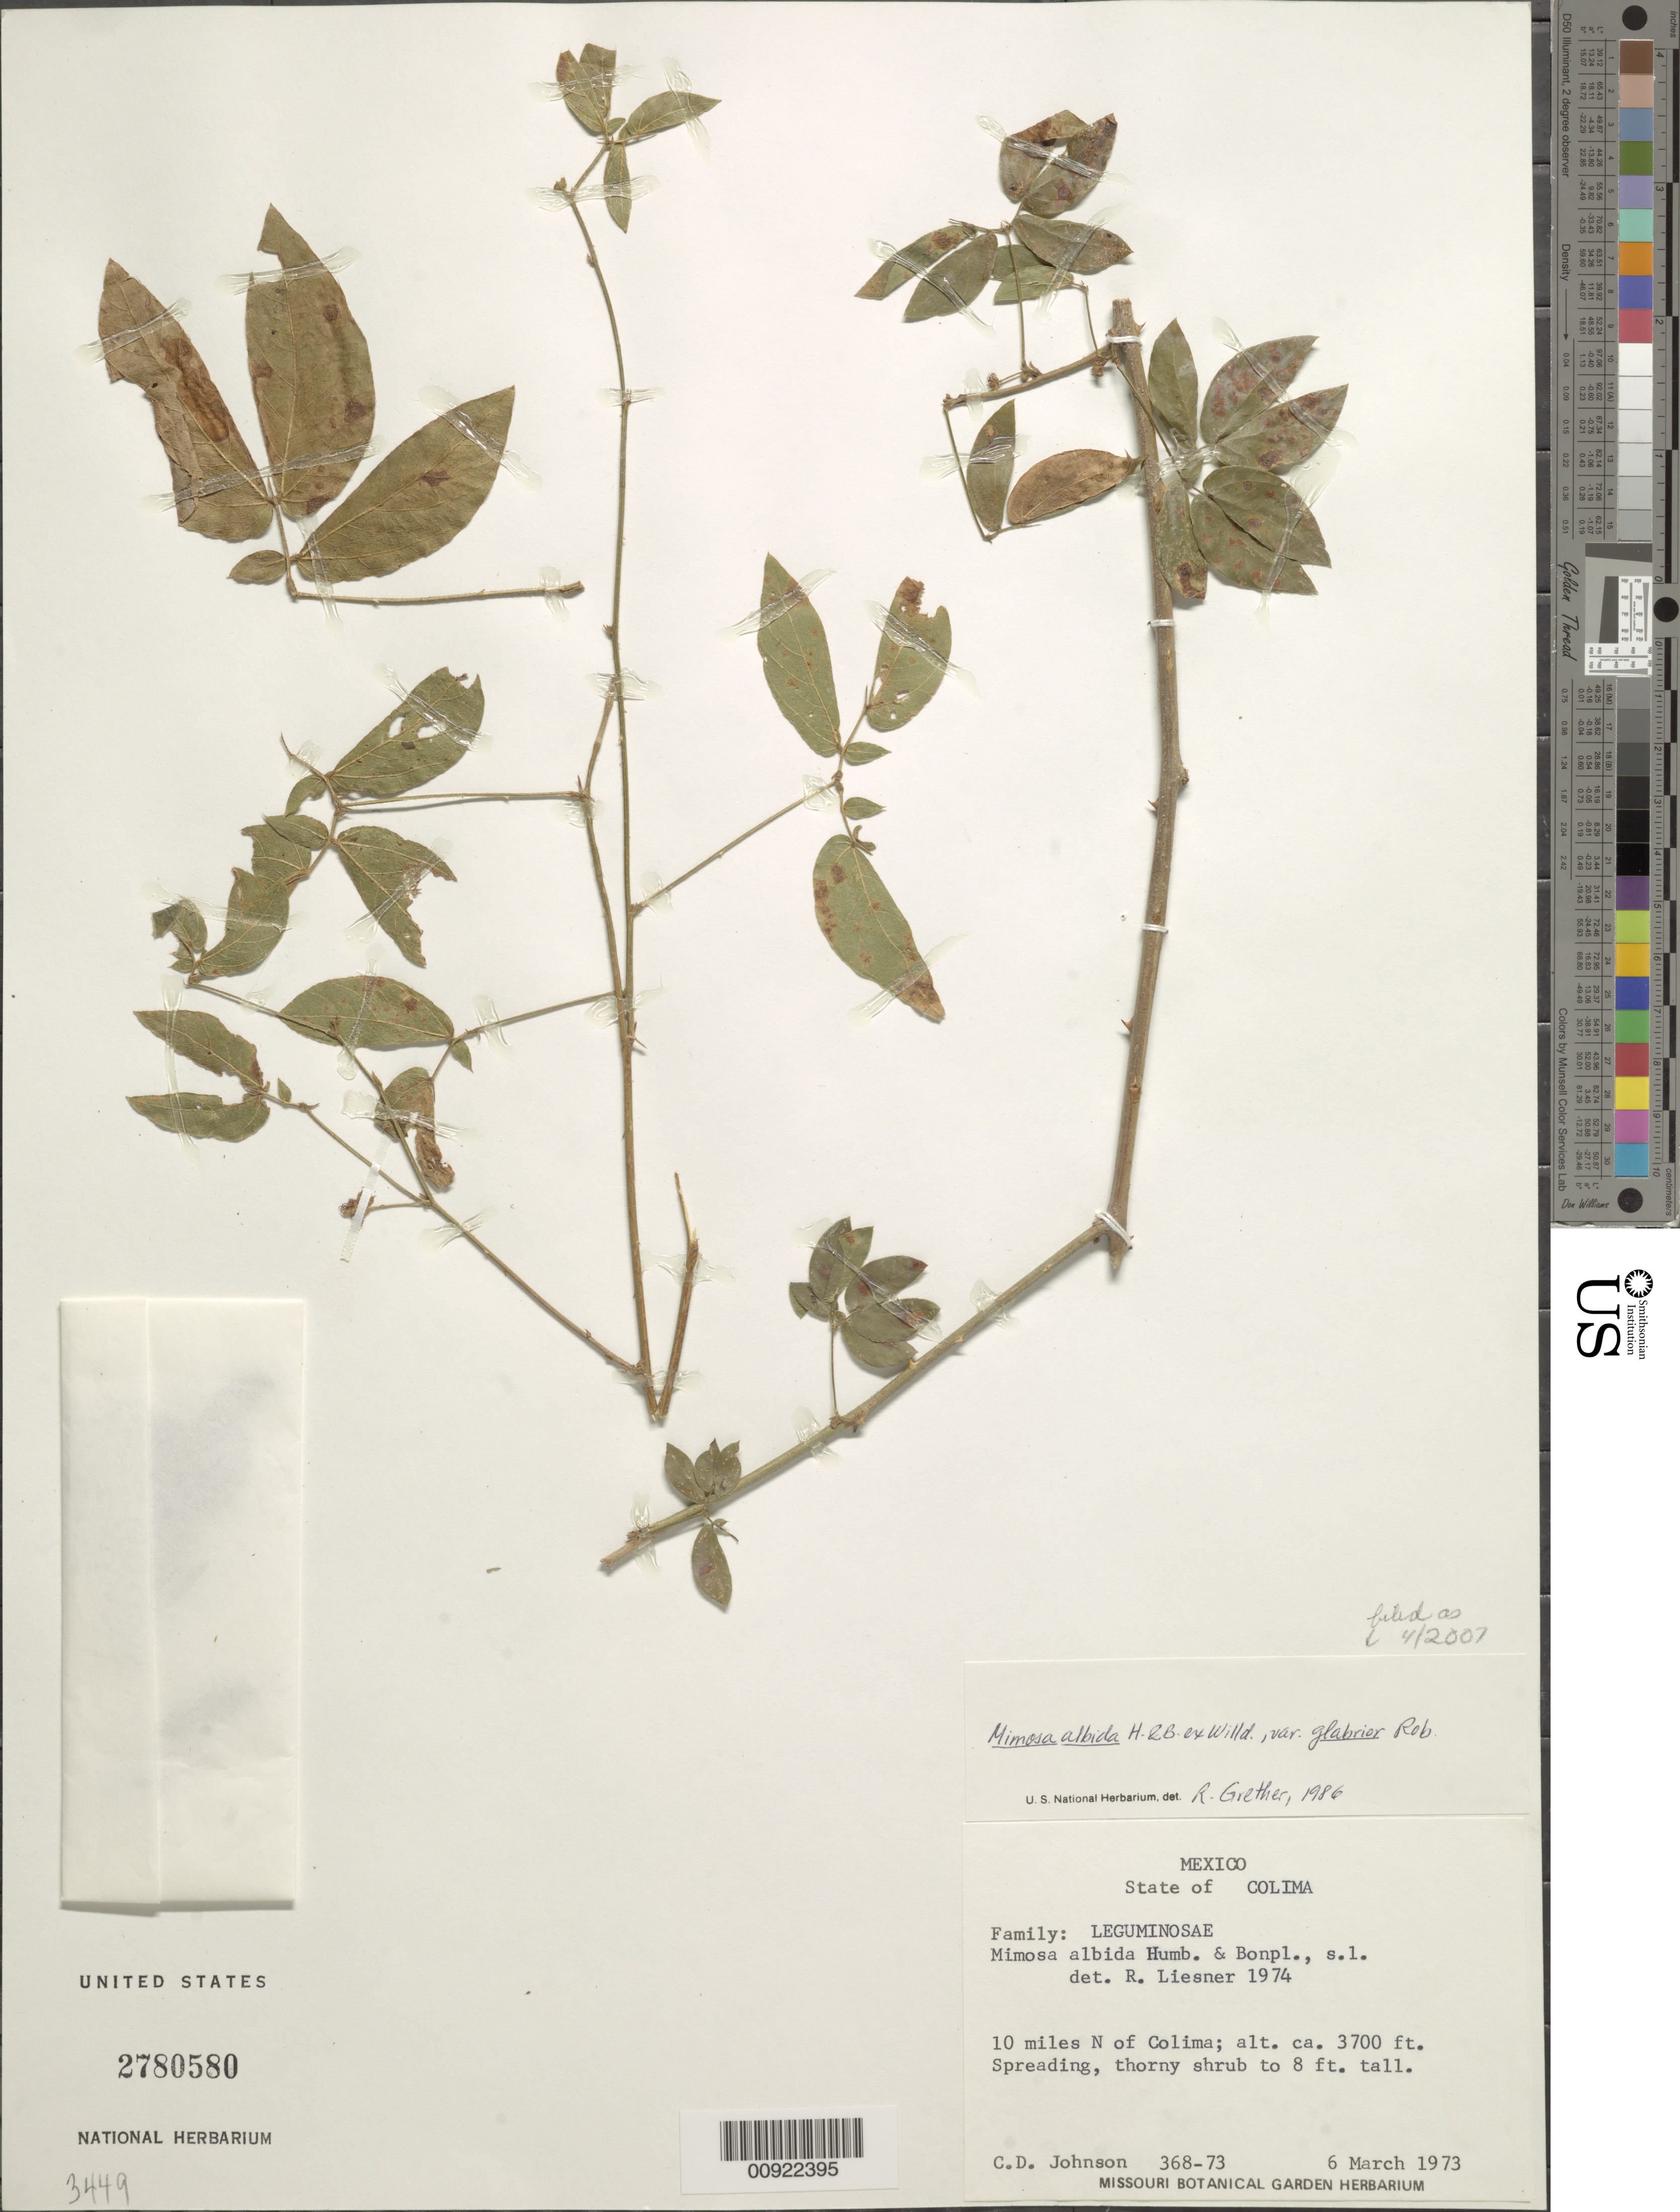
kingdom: Plantae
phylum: Tracheophyta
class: Magnoliopsida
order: Fabales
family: Fabaceae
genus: Mimosa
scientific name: Mimosa albida var. glabrior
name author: B.L. Rob.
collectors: C. D. Johnson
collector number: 368-73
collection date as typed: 06 Mar 1973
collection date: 1973-03-06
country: Mexico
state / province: Colima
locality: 10 miles N of Colima.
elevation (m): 1128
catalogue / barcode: US 2780580